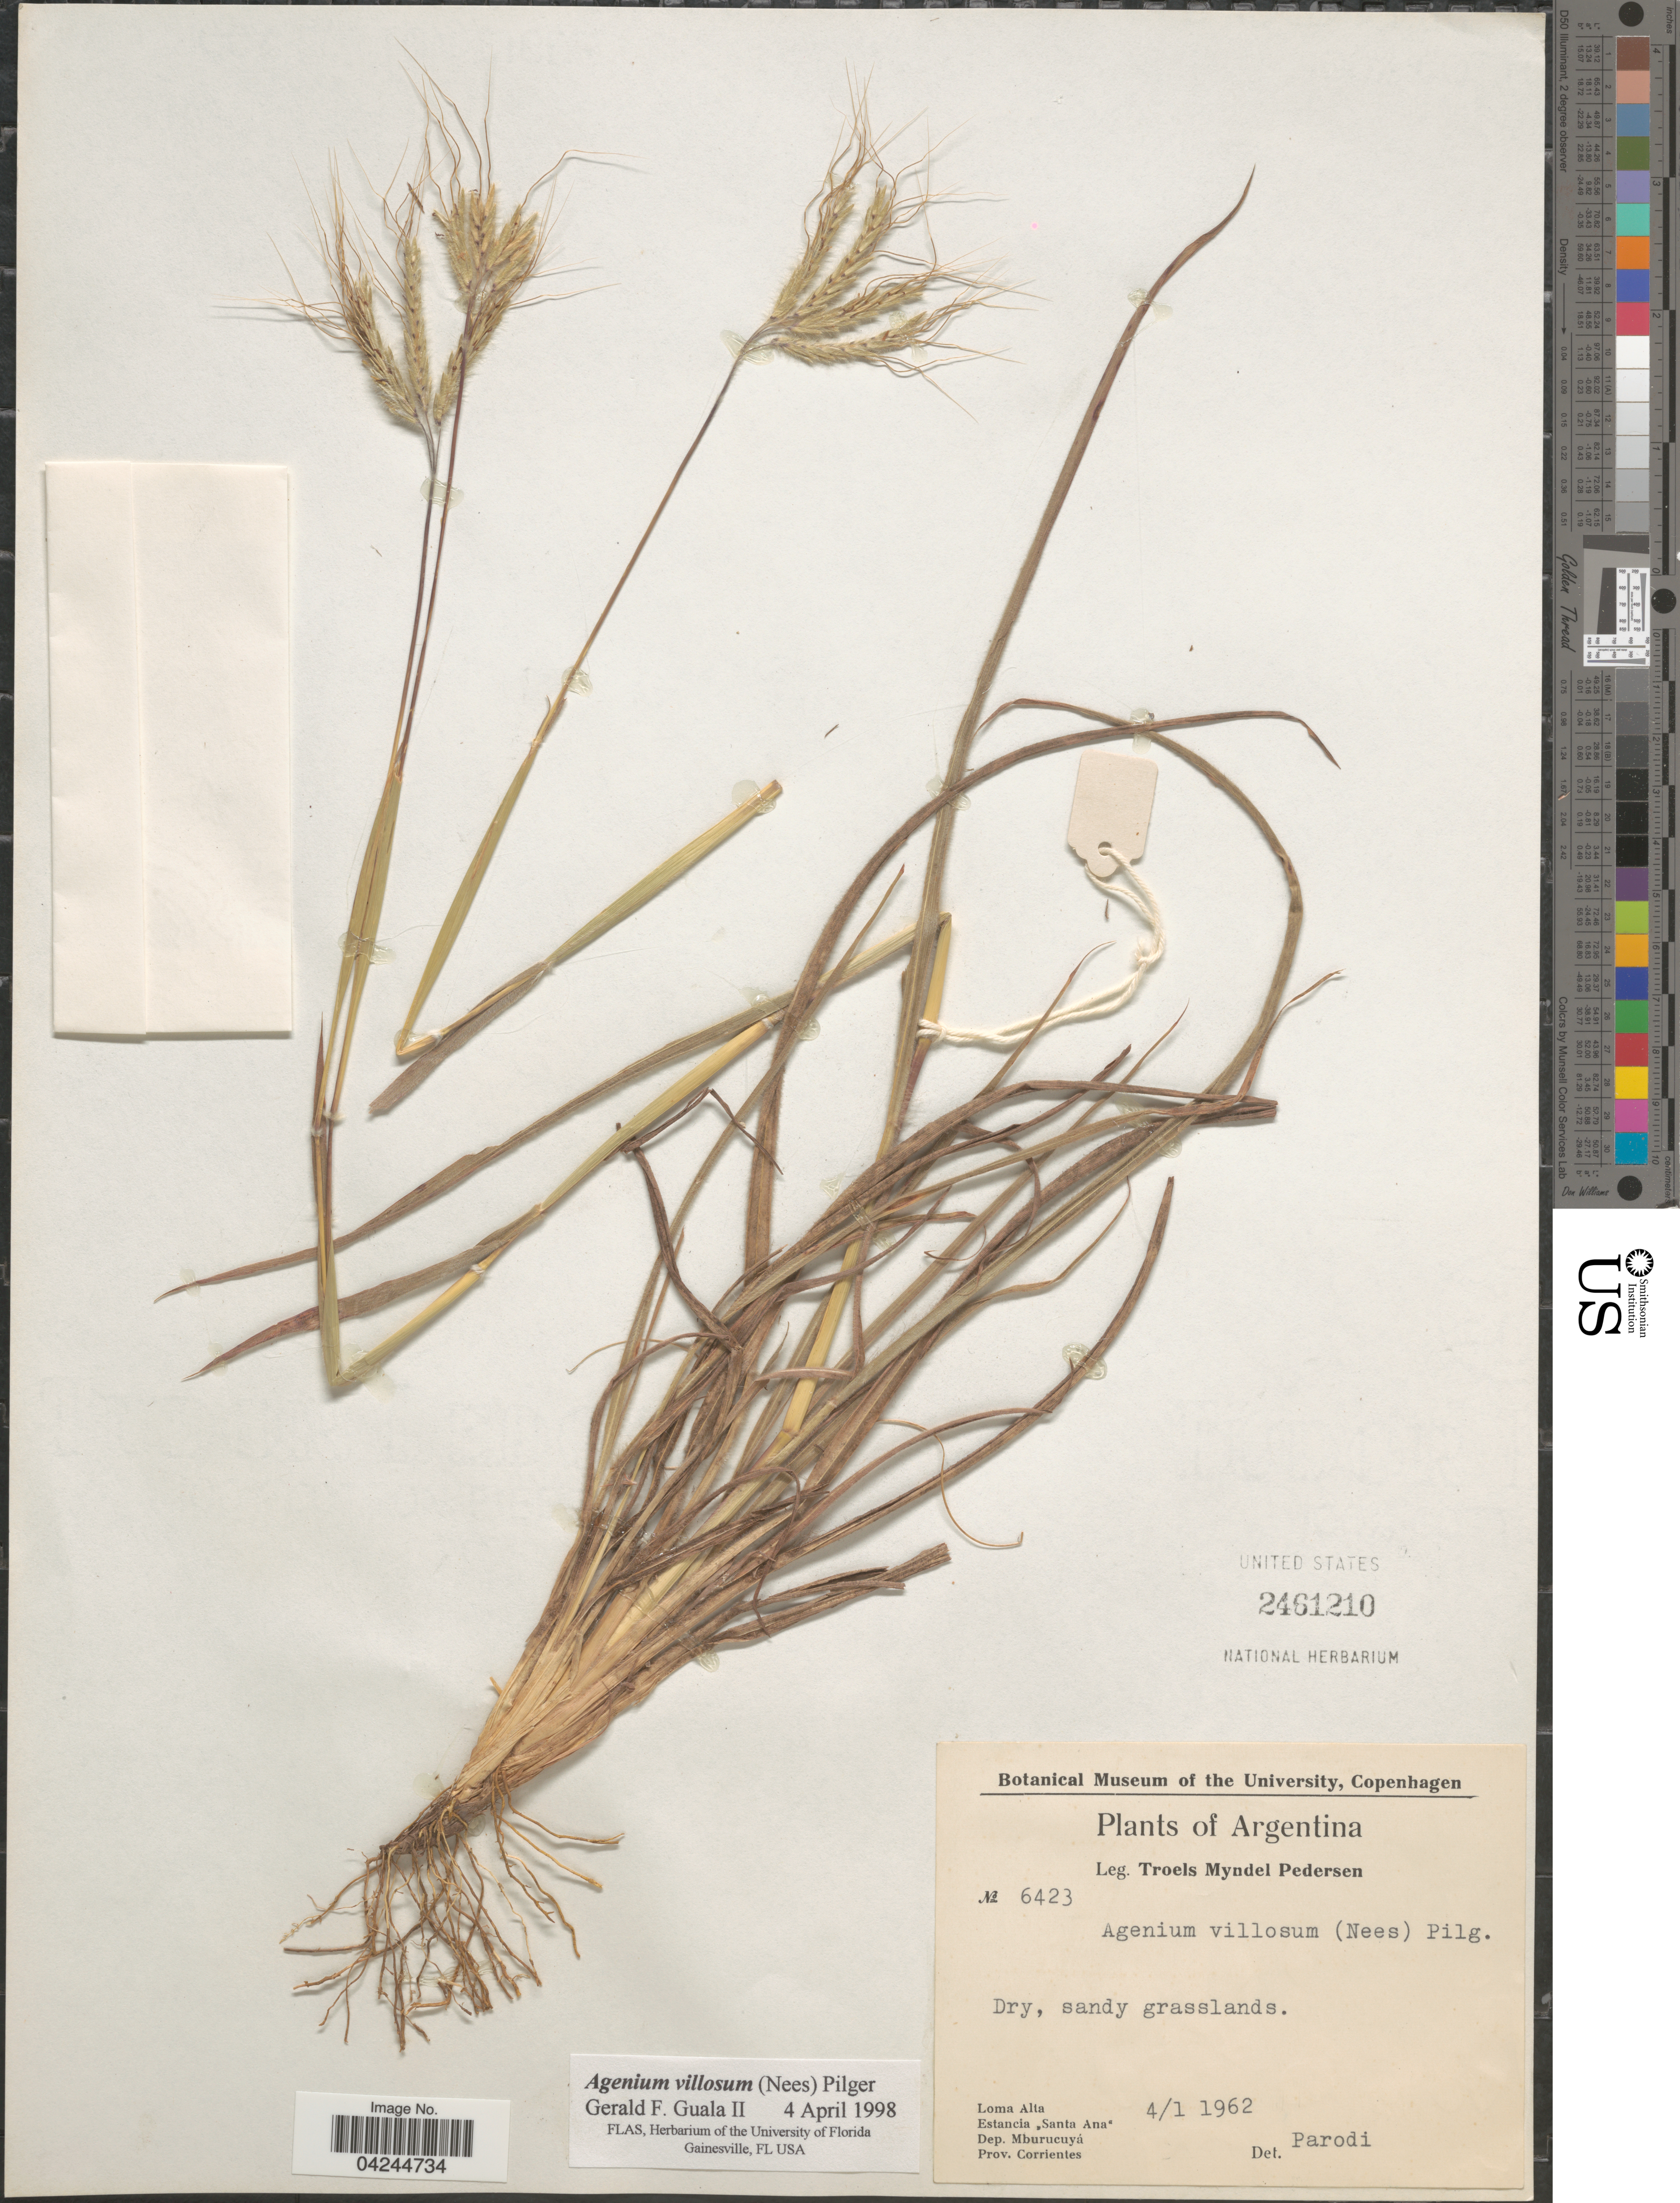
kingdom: Plantae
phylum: Tracheophyta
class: Liliopsida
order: Poales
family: Poaceae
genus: Agenium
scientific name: Agenium villosum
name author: (Nees) Pilg.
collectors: T. Pederson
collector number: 6423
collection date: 1962-01-04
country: Argentina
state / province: Corrientes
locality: Dry, sandy grasslands. Loma Alta. Estancia "Santa Ana". Dep. Mburucuyá.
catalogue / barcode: US 2461210